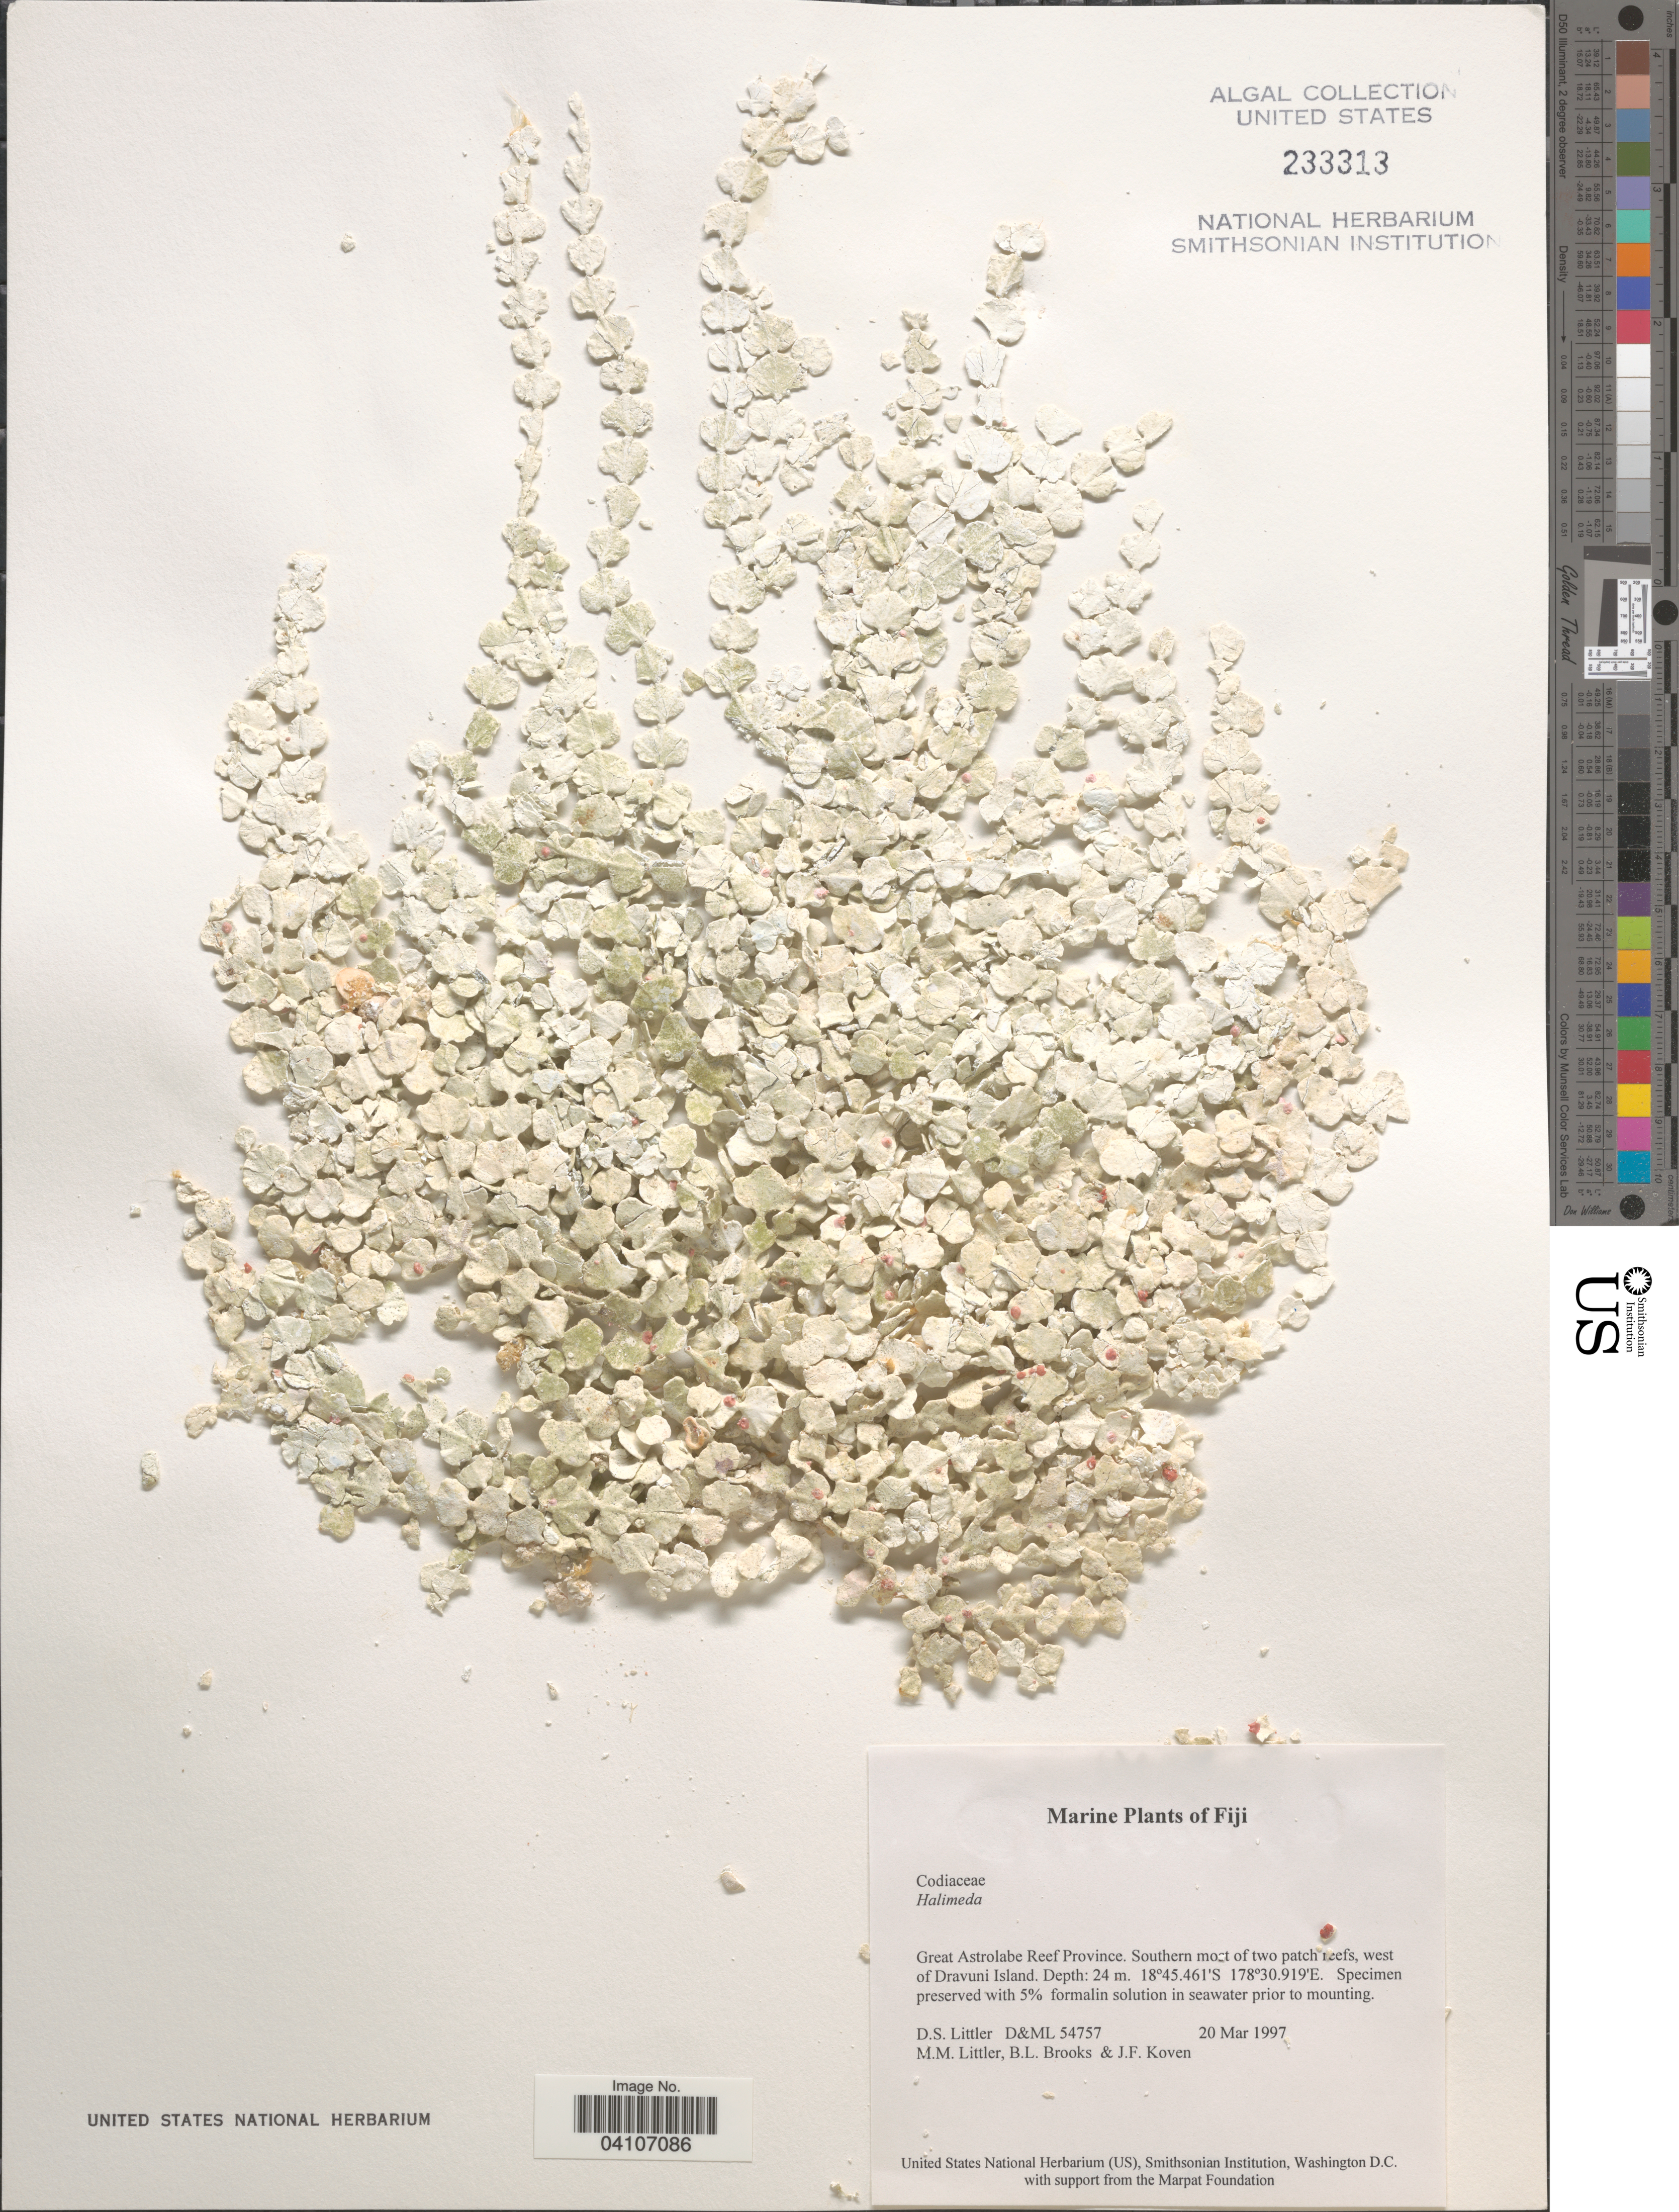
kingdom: Plantae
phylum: Chlorophyta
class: Ulvophyceae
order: Bryopsidales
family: Halimedaceae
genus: Halimeda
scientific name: Halimeda sp.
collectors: D. S. Littler, B. Brooks & J. Koven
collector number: D&ML54757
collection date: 1997-03-20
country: Fiji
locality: Great Astrolabe Reef Province. Southern most of two patch reefs, west of Dravuni Island.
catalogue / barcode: US 233313